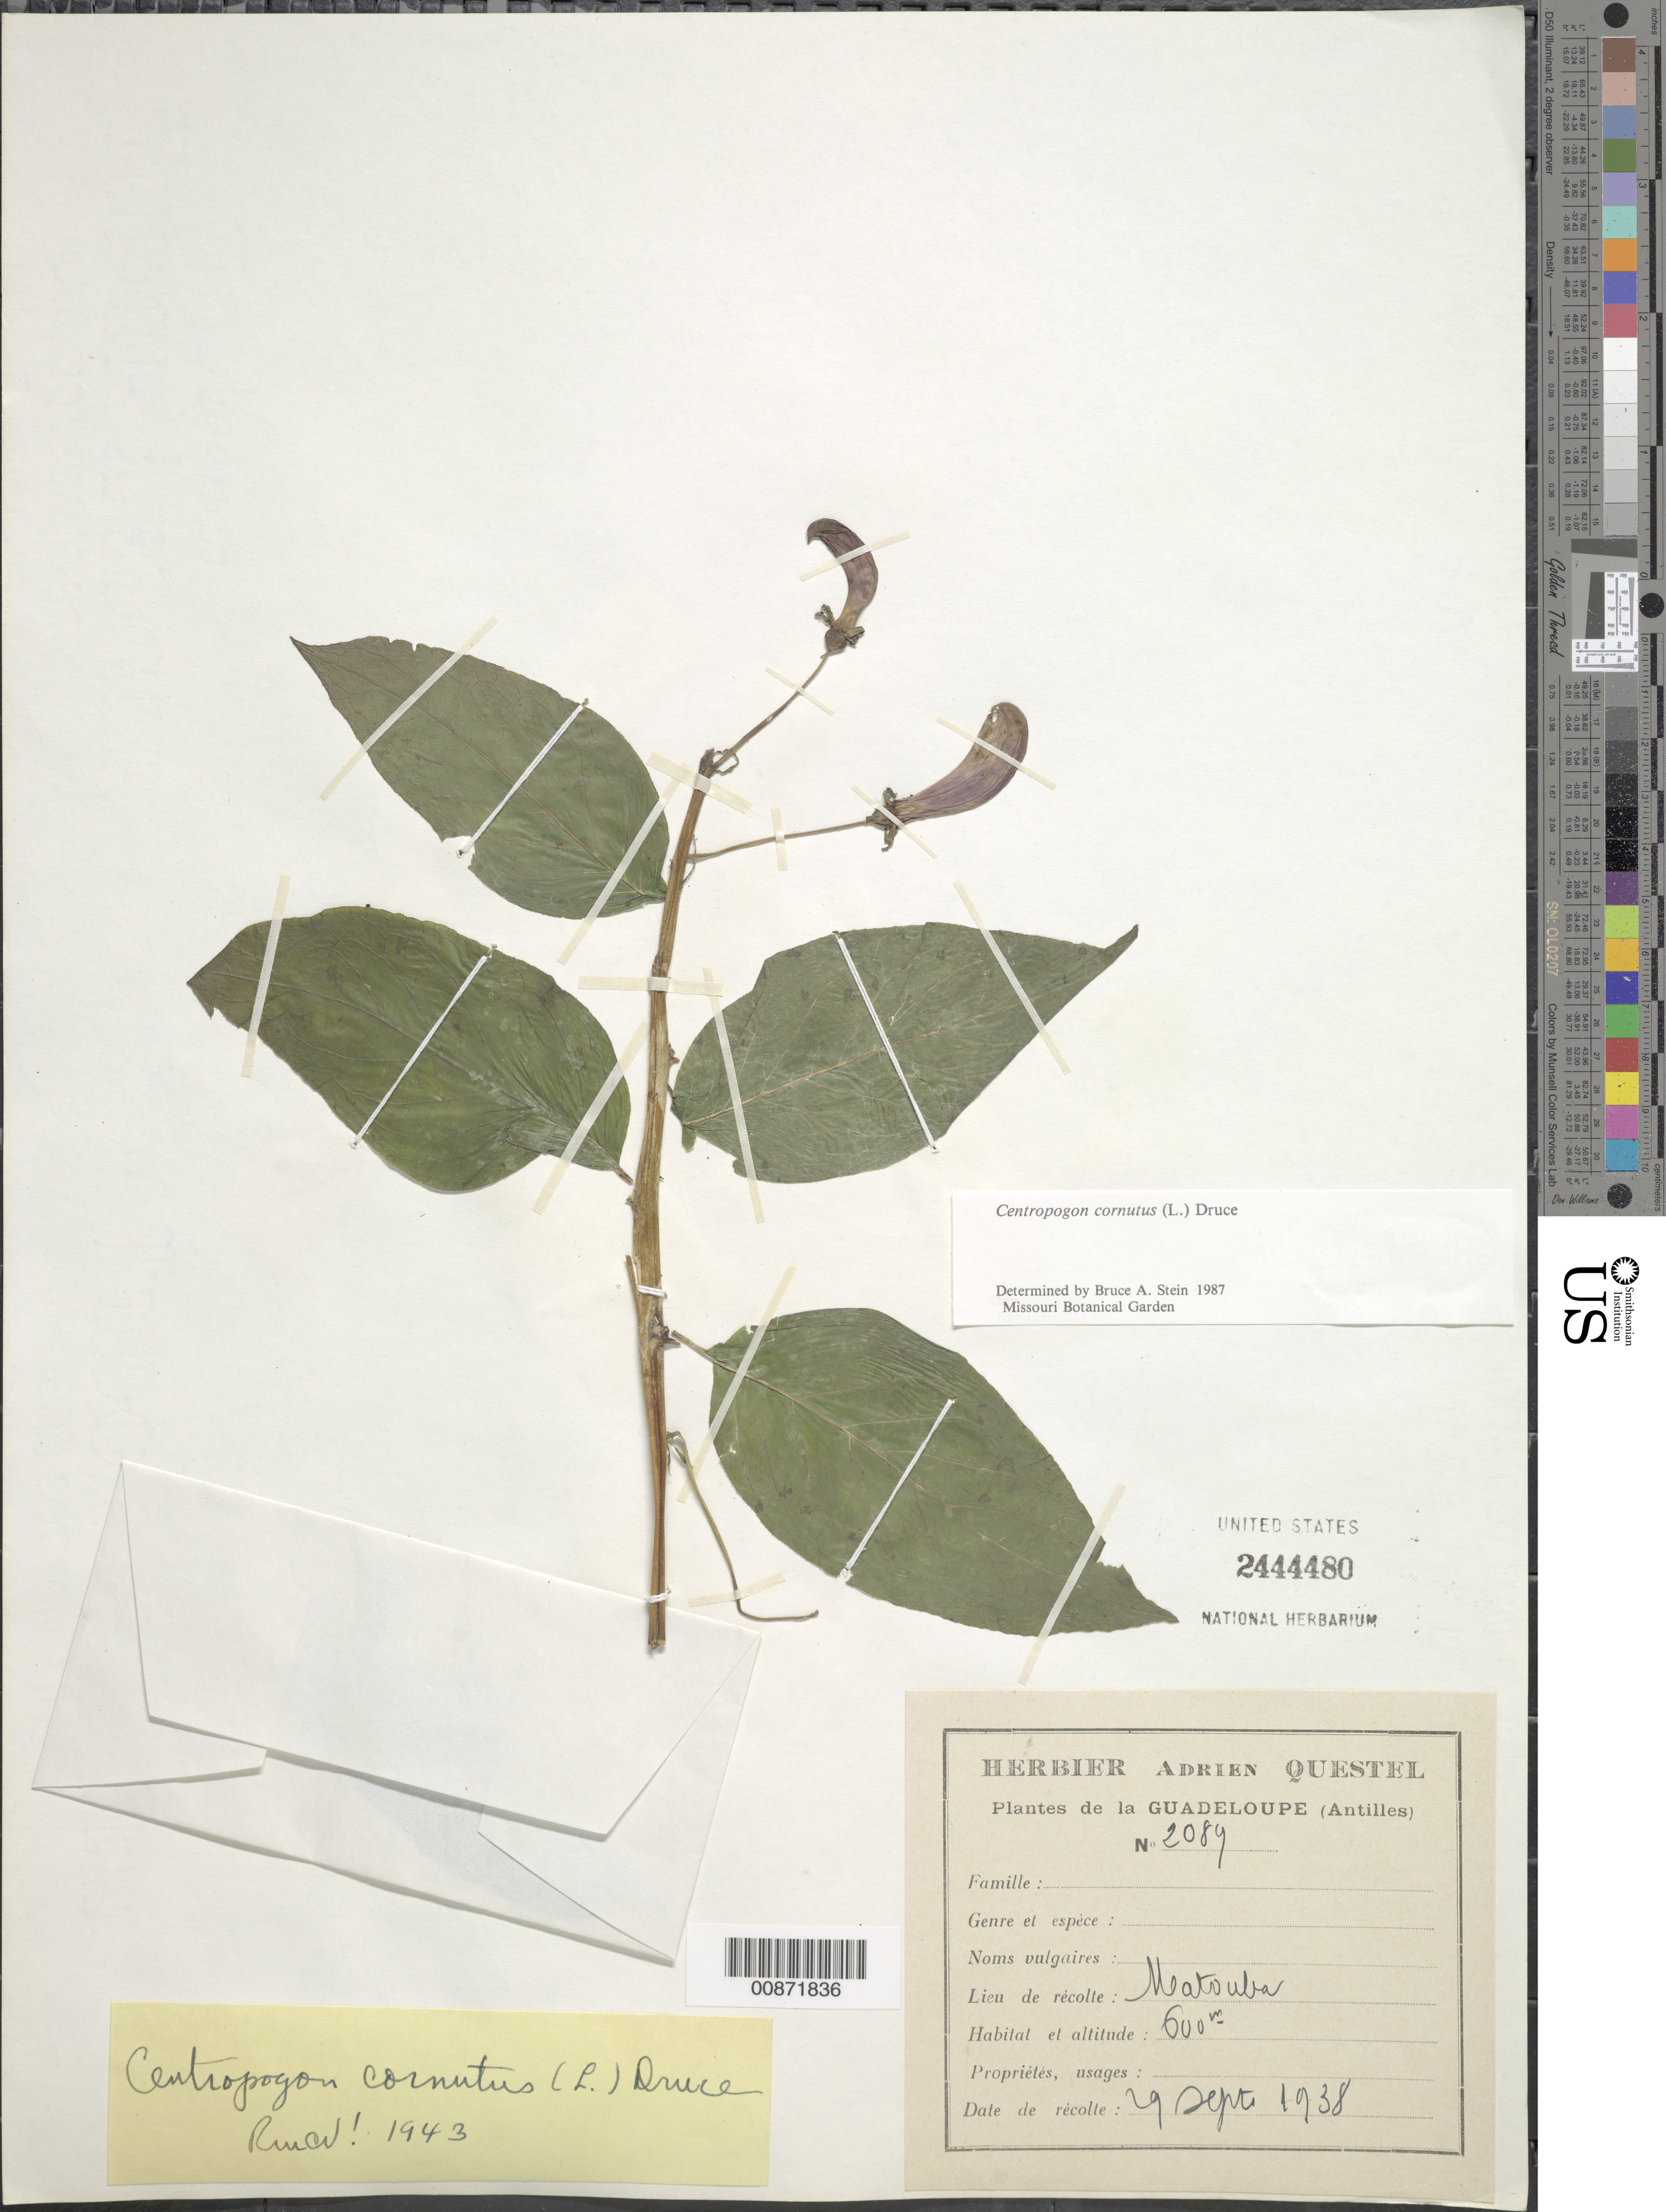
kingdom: Plantae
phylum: Tracheophyta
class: Magnoliopsida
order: Asterales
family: Campanulaceae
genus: Centropogon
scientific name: Centropogon cornutus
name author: (L.) Druce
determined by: Stein, B. A., Senior Director, Climate Adaptation and Resilience, National Wildlife Federation (UNITED STATES)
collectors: A. Questel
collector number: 2089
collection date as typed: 29 Sep 1938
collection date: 1938-09-29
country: Guadeloupe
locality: Matruba (sp?)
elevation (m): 600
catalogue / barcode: US 2444480